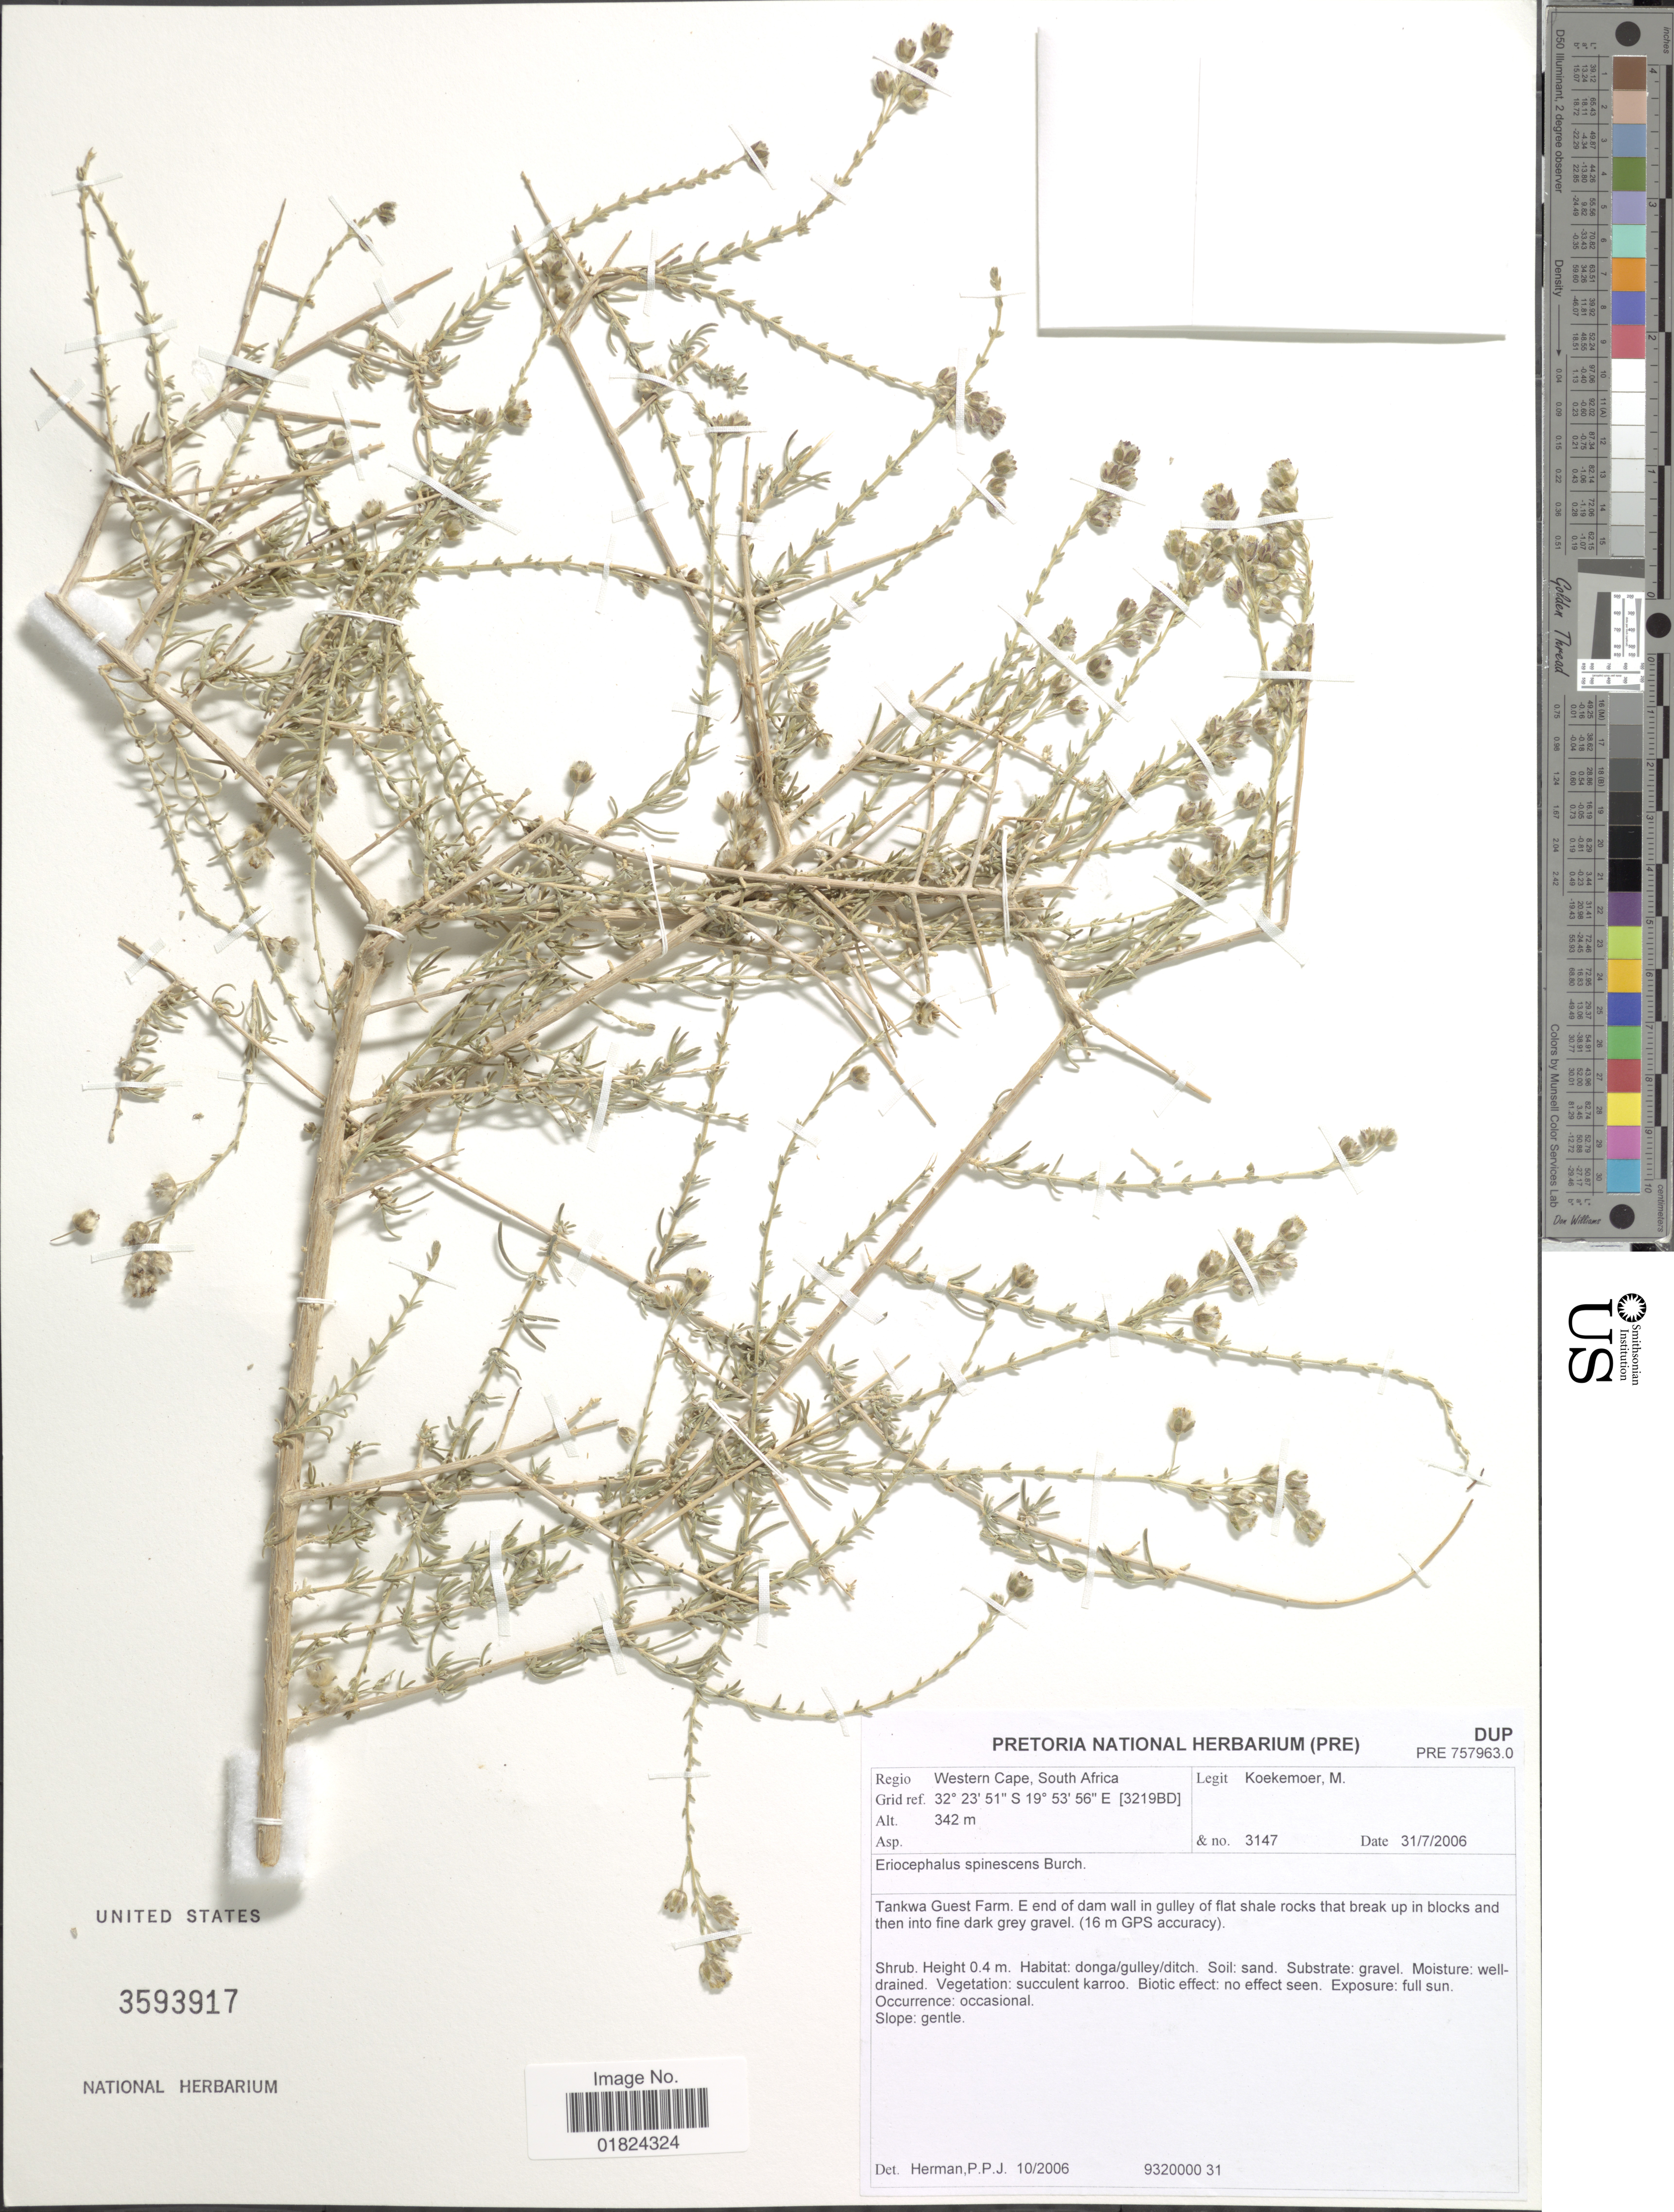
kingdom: Plantae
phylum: Tracheophyta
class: Magnoliopsida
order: Asterales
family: Asteraceae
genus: Eriocephalus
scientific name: Eriocephalus spinescens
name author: Burch.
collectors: M. Koekemoer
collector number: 3147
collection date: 2006-07-31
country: South Africa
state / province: Western Cape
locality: Tankwa Guest Farm, E end of dam wall in gulley of flat shale rocks that break up in blocks and then into fine dark grey gravel (16 m GPS accuracy).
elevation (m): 342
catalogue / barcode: US 3593917